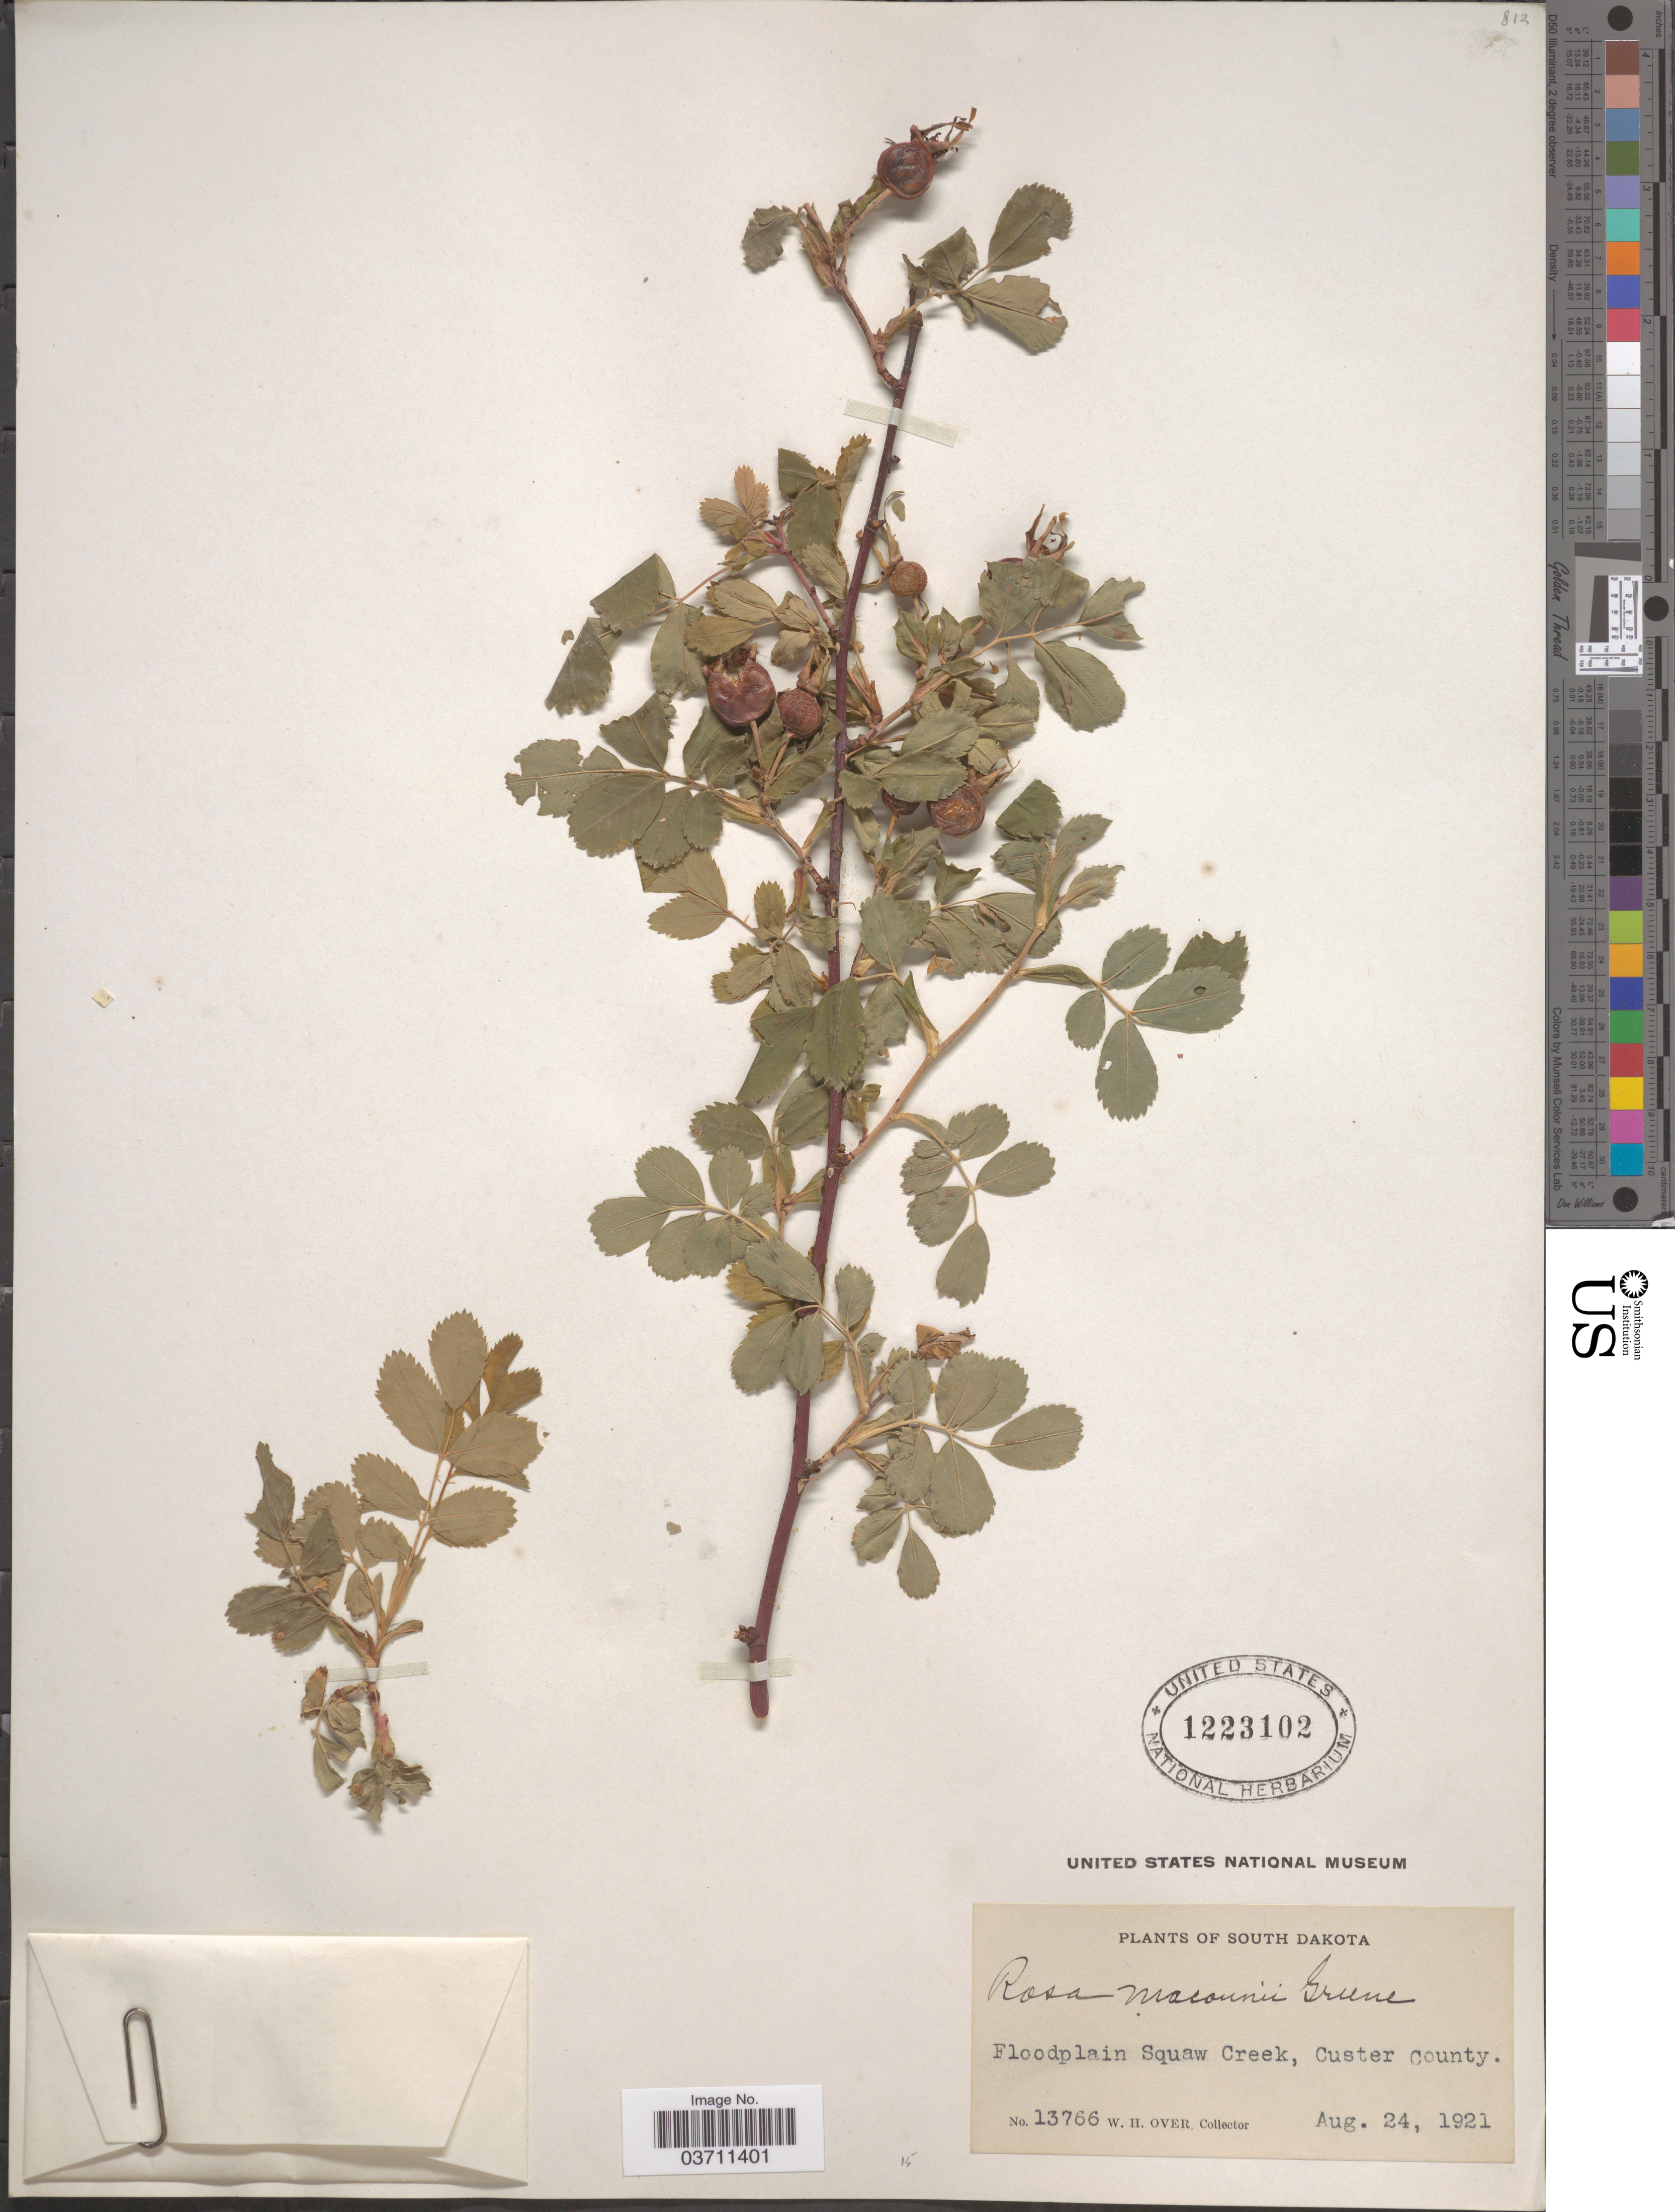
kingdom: Plantae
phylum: Tracheophyta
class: Magnoliopsida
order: Rosales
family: Rosaceae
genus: Rosa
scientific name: Rosa macounii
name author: Greene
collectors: W. Over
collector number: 13766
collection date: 1921-08-24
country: United States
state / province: South Dakota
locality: Floodplain Squaw Creek, Custer County.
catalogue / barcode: US 1223102